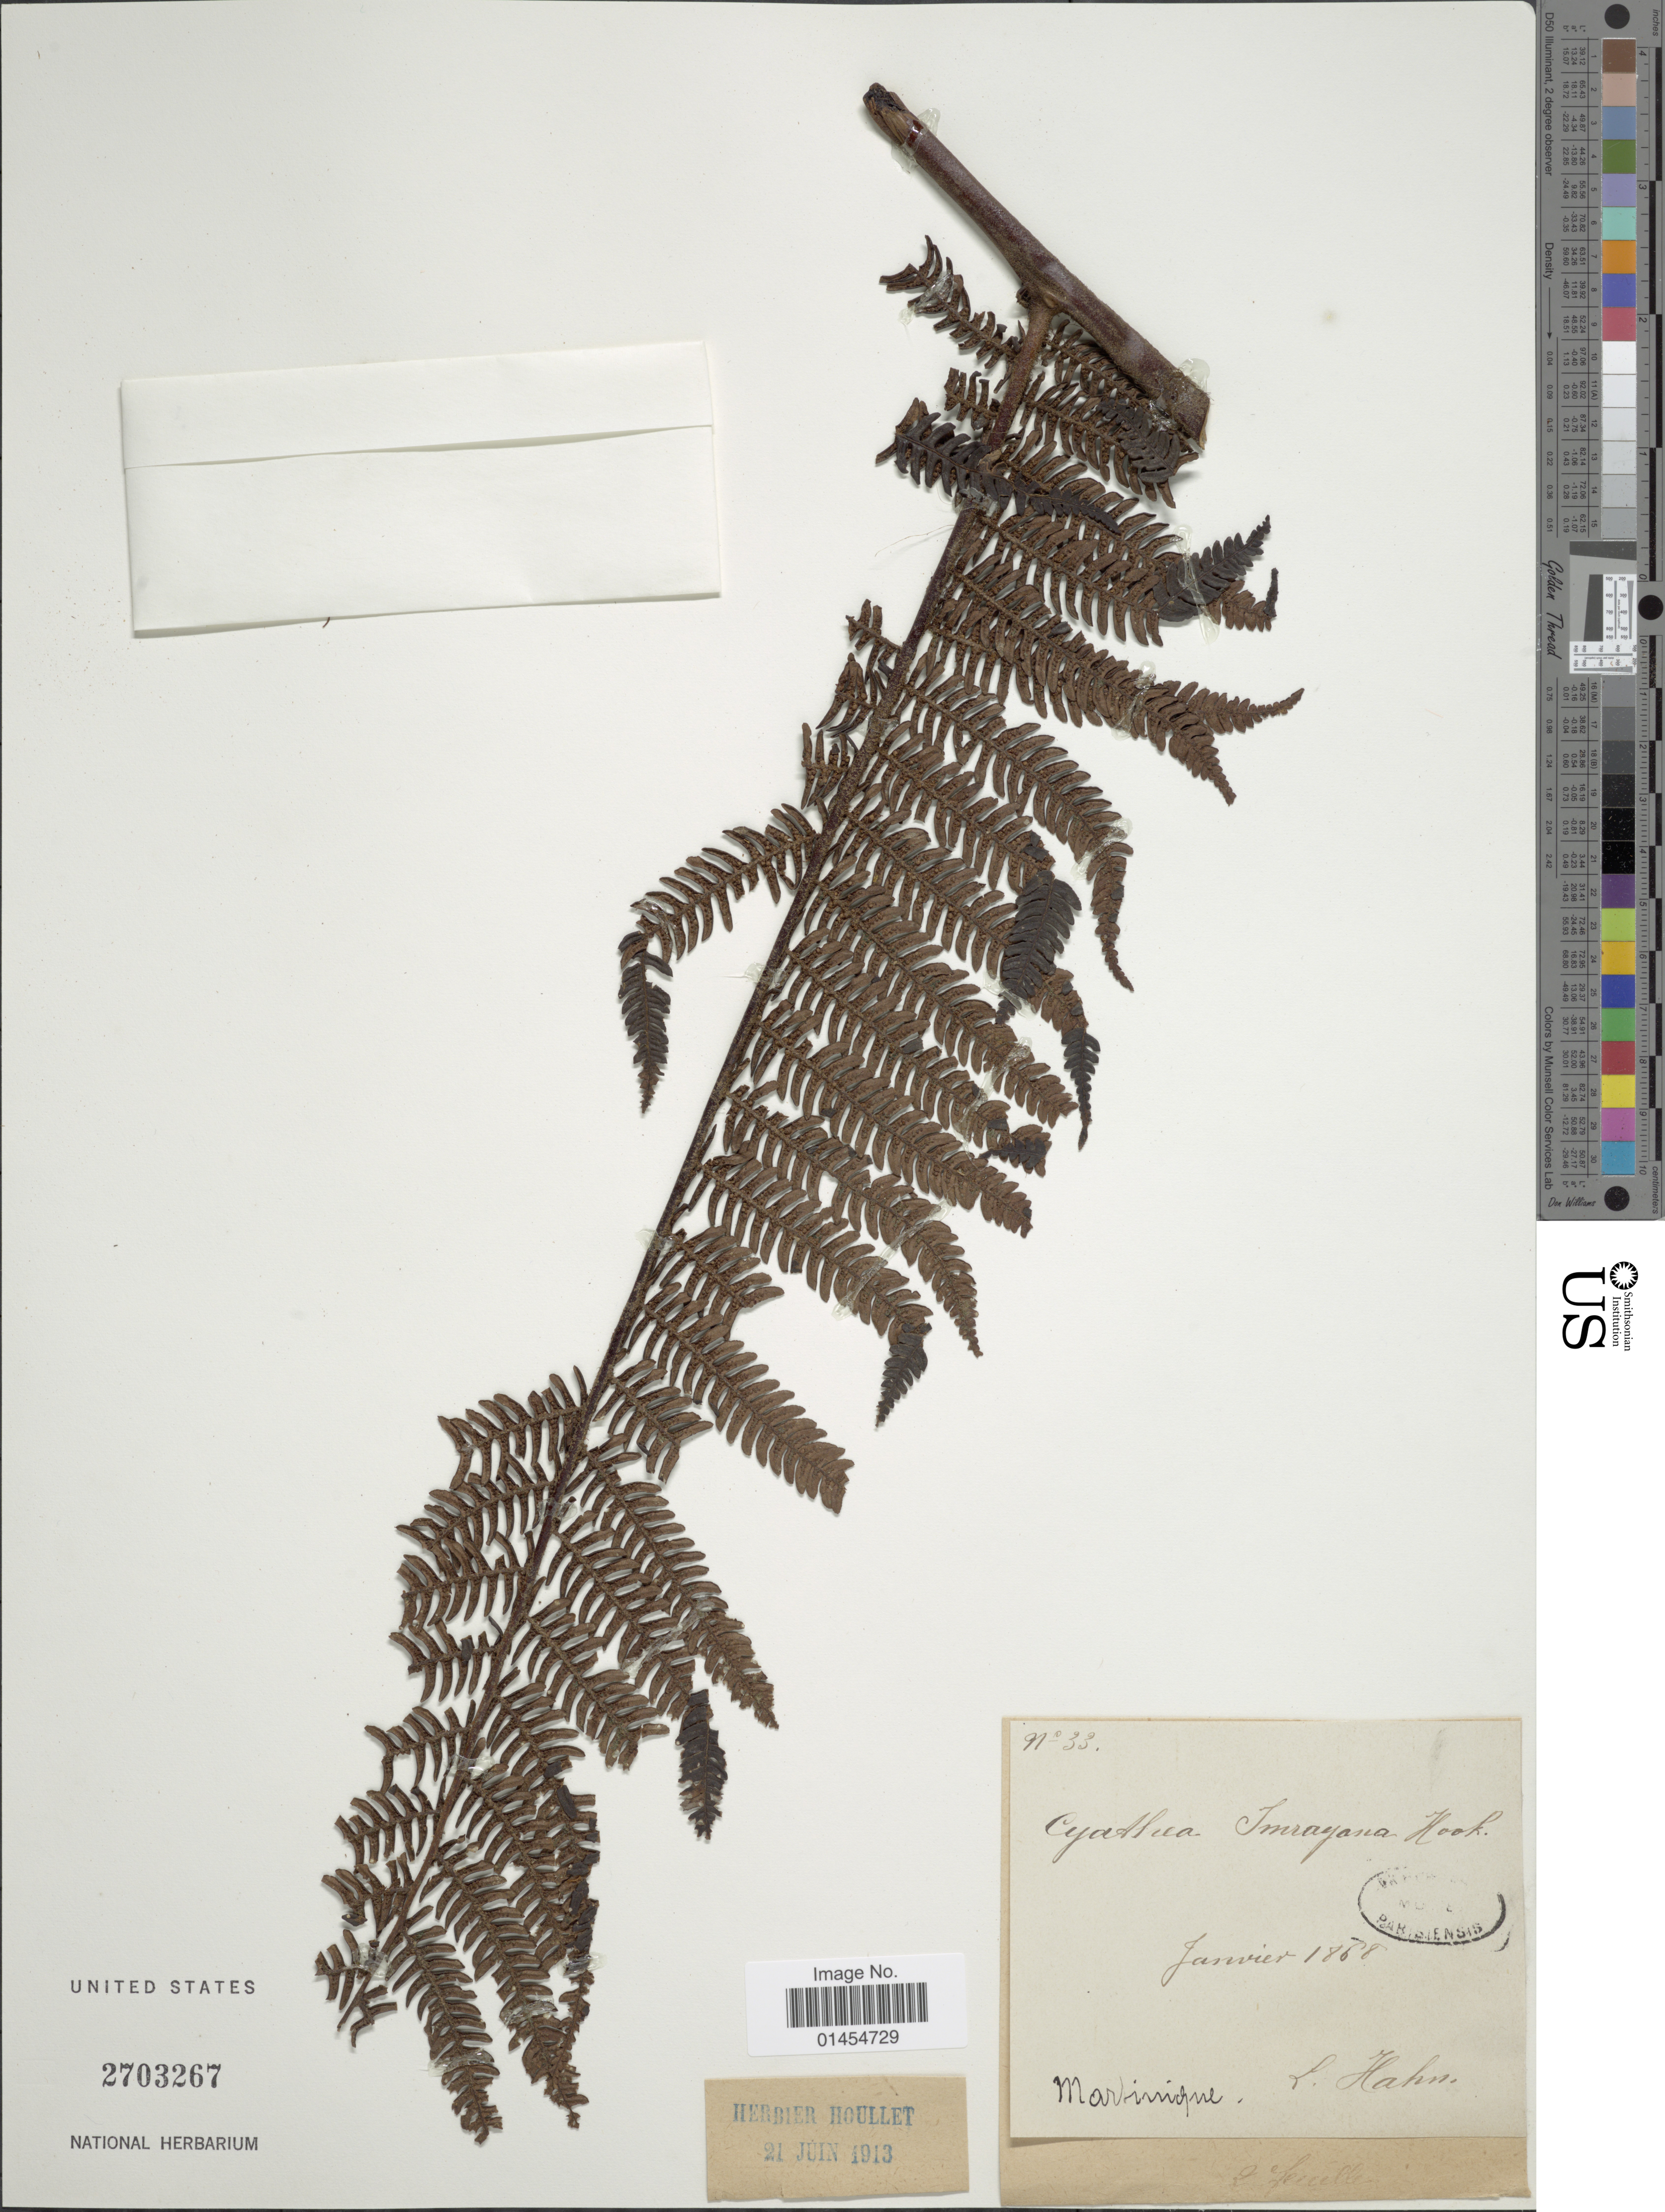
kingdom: Plantae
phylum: Tracheophyta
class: Polypodiopsida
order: Cyatheales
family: Cyatheaceae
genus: Alsophila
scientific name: Alsophila imrayana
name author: (Hook.) D.S. Conant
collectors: L. Hahn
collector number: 33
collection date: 1868-01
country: Martinique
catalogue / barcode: US 2703267